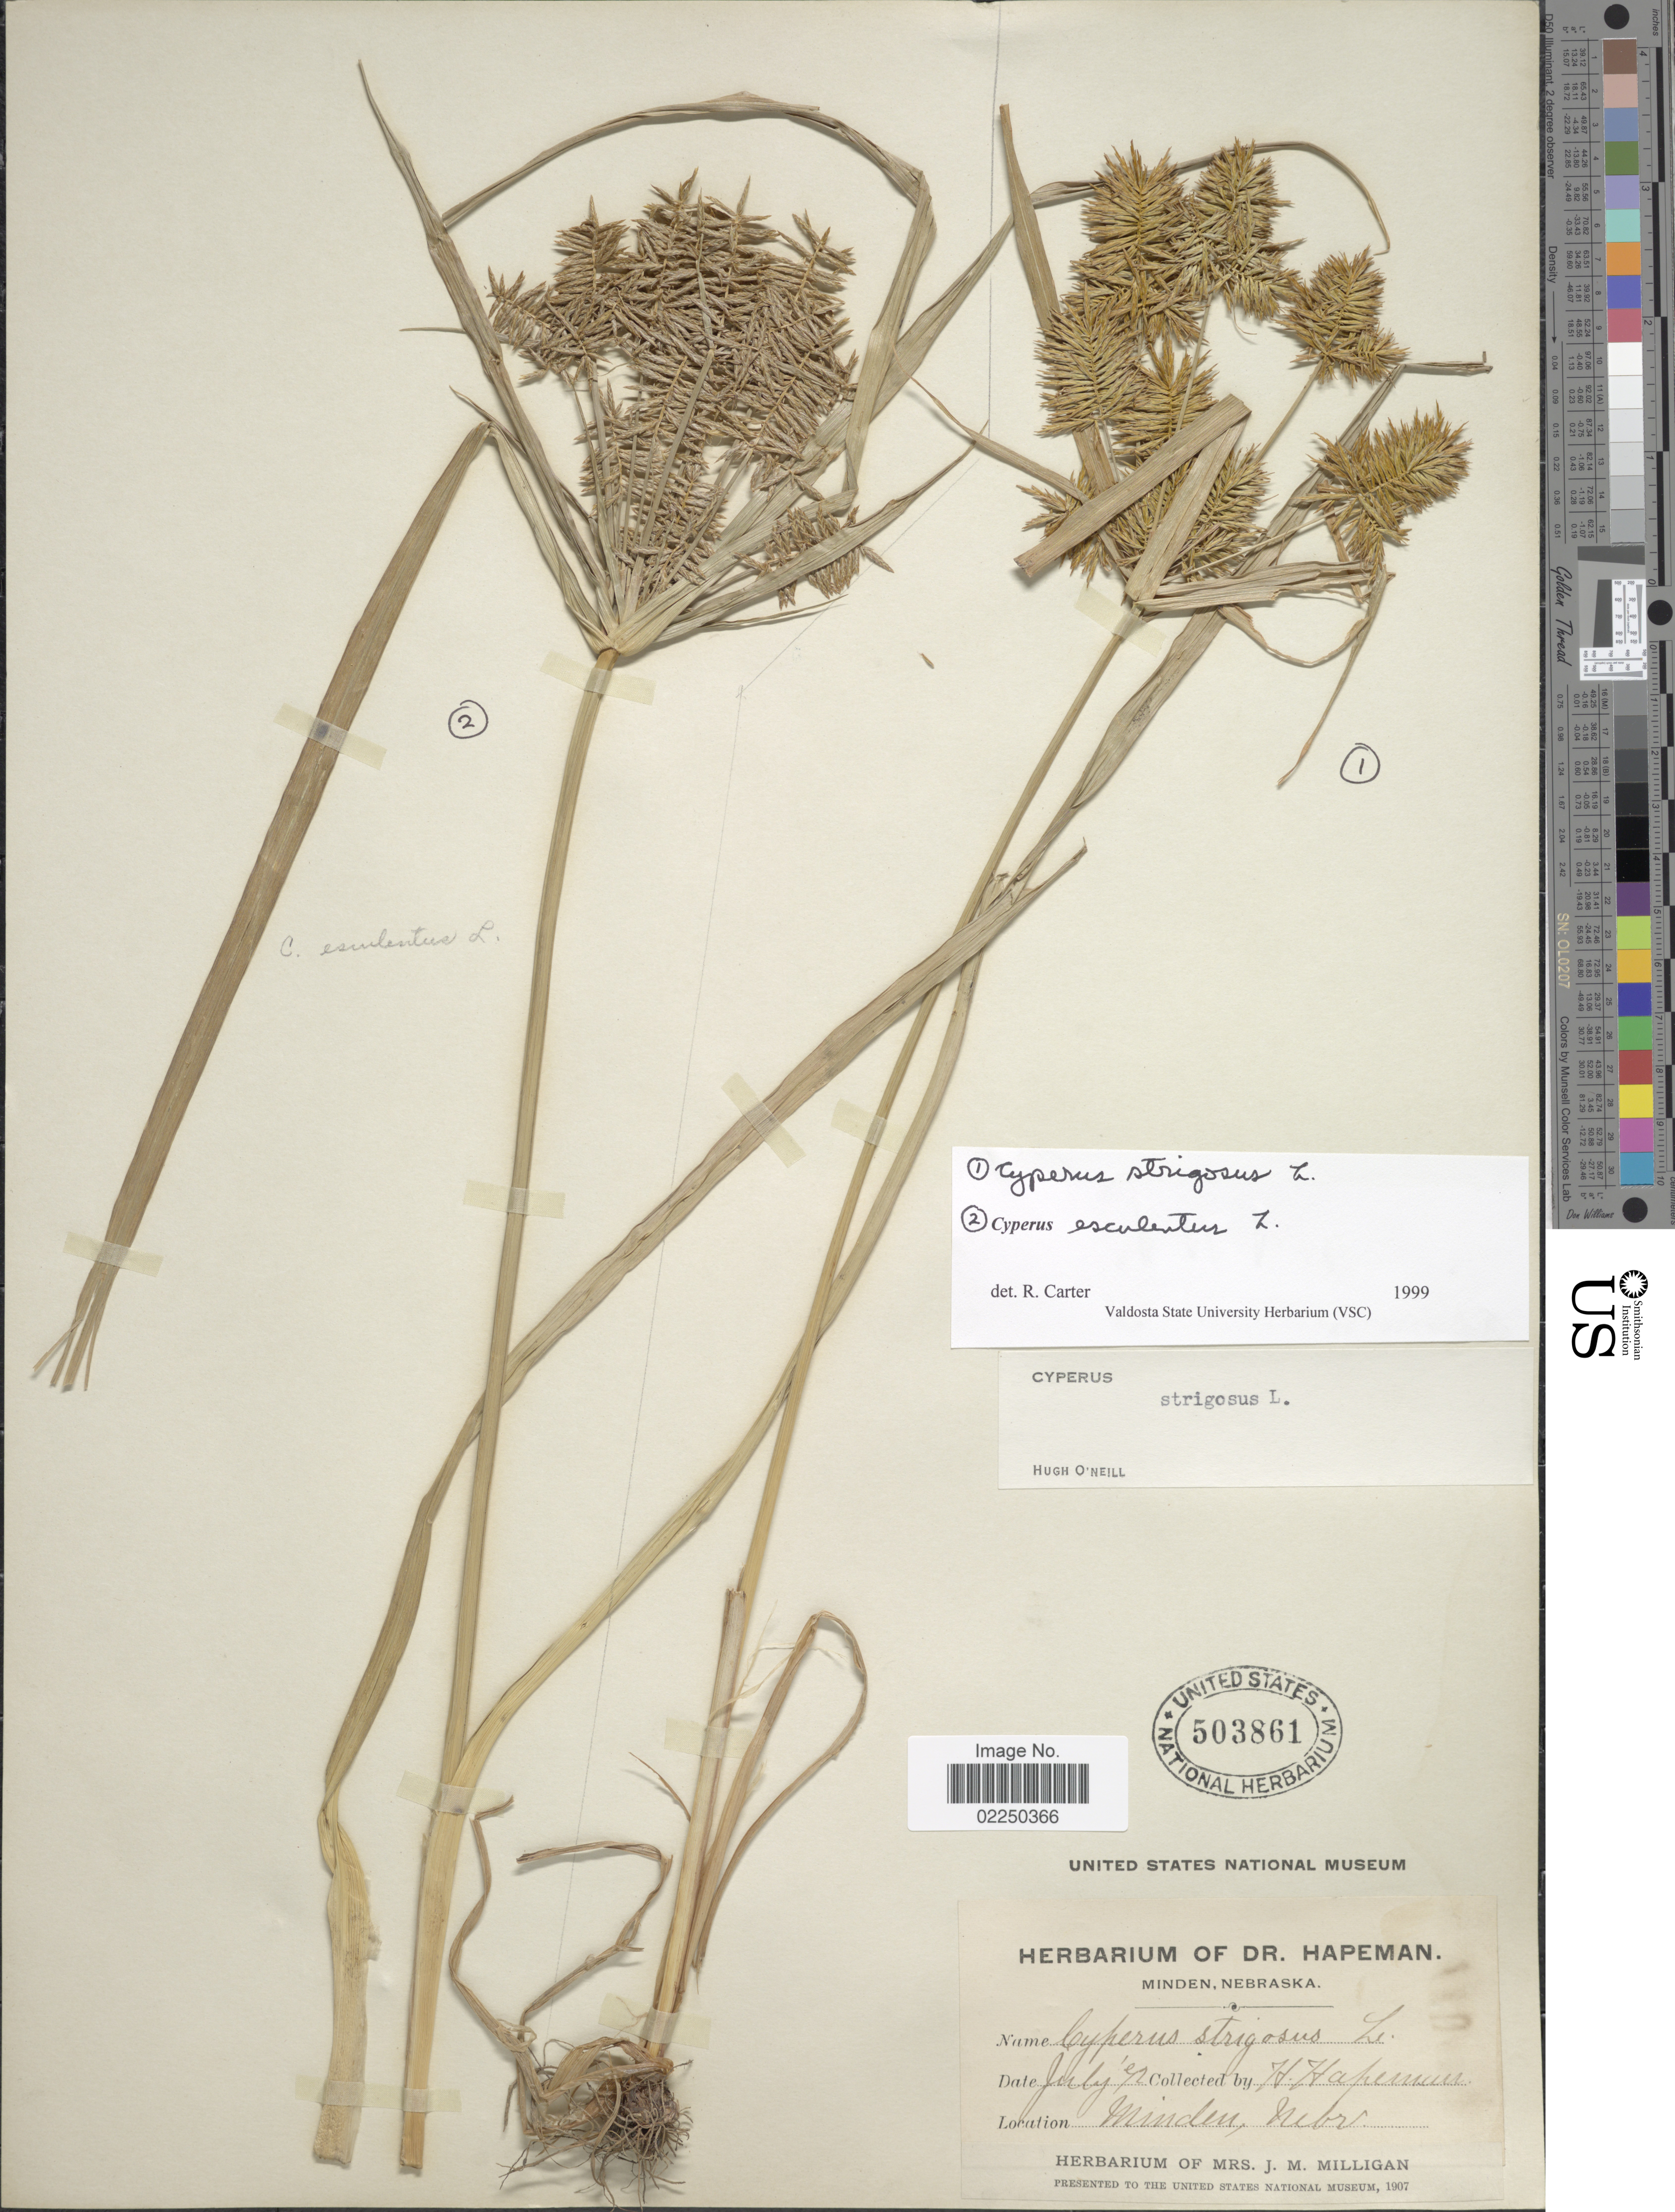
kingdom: Plantae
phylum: Tracheophyta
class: Liliopsida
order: Poales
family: Cyperaceae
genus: Cyperus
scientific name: Cyperus strigosus L.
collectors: H. Hapeman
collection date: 1892-07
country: United States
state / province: Nebraska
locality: Minden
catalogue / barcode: US 503861